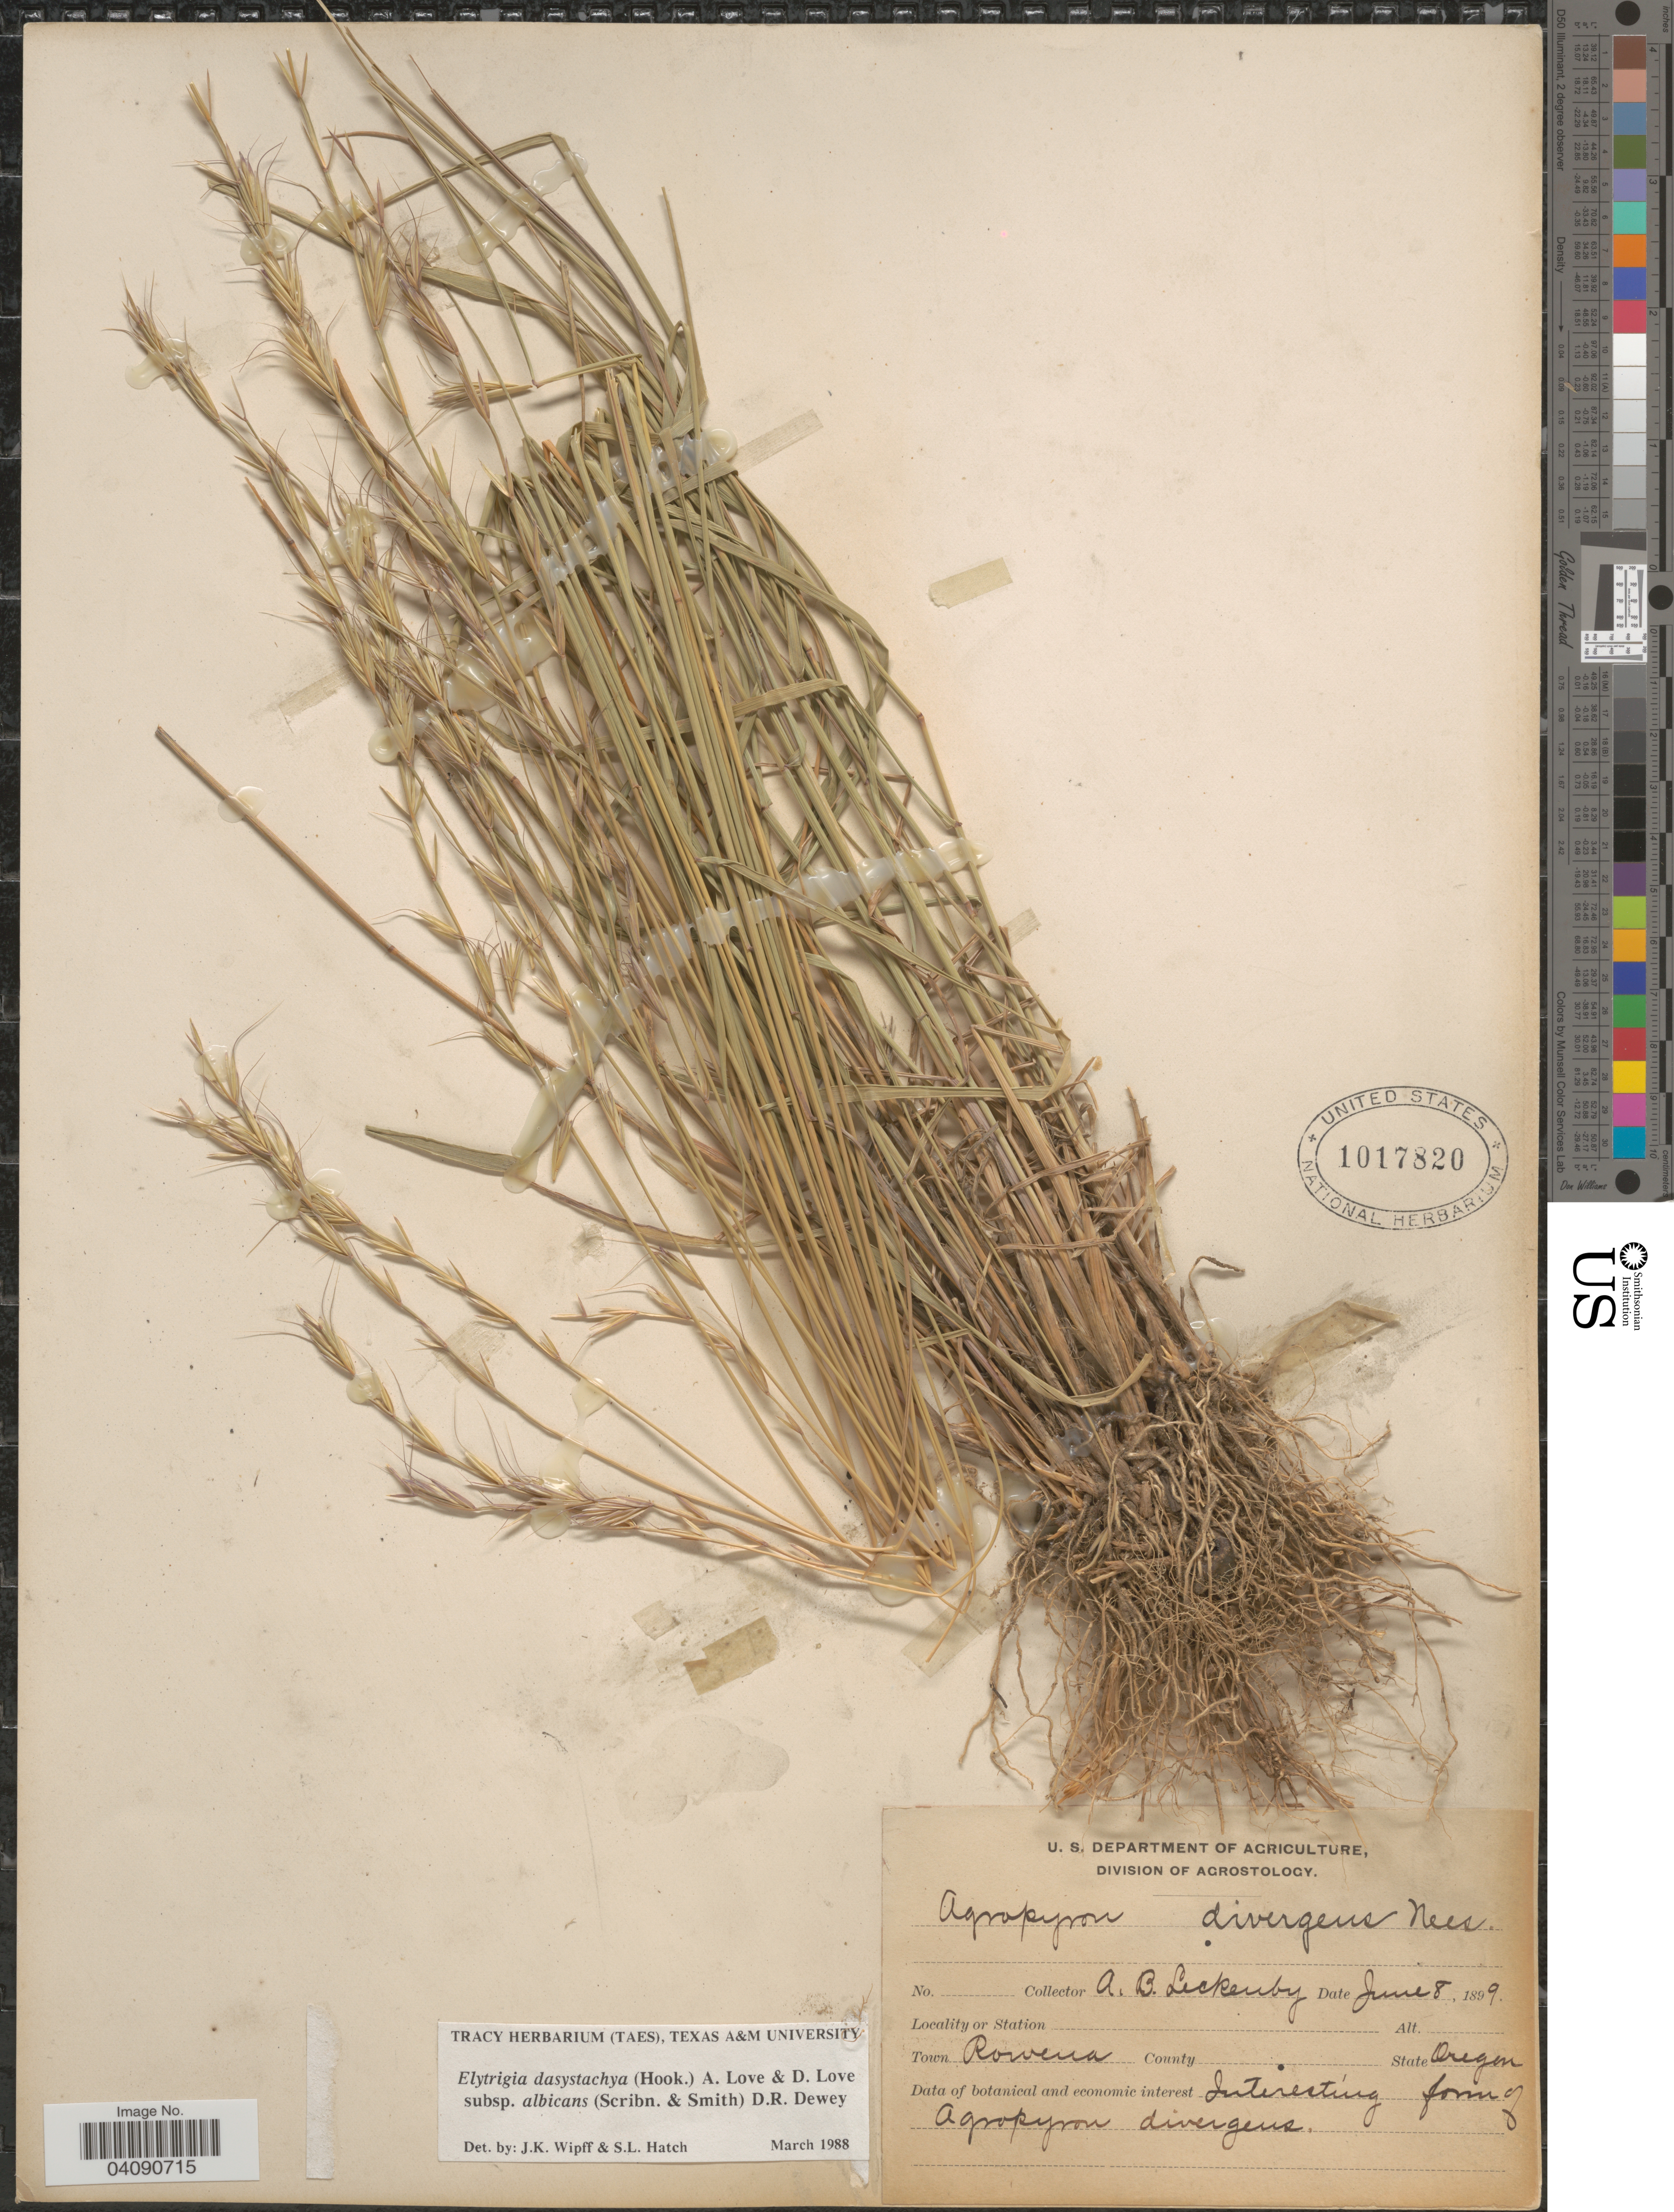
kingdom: Plantae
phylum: Tracheophyta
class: Liliopsida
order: Poales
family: Poaceae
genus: Elymus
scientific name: Elymus albicans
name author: (Scribn. & J.G. Sm.) Á. Löve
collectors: A. Leckenby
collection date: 1899-06-08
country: United States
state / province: Oregon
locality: Town Rowena.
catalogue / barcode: US 1017820